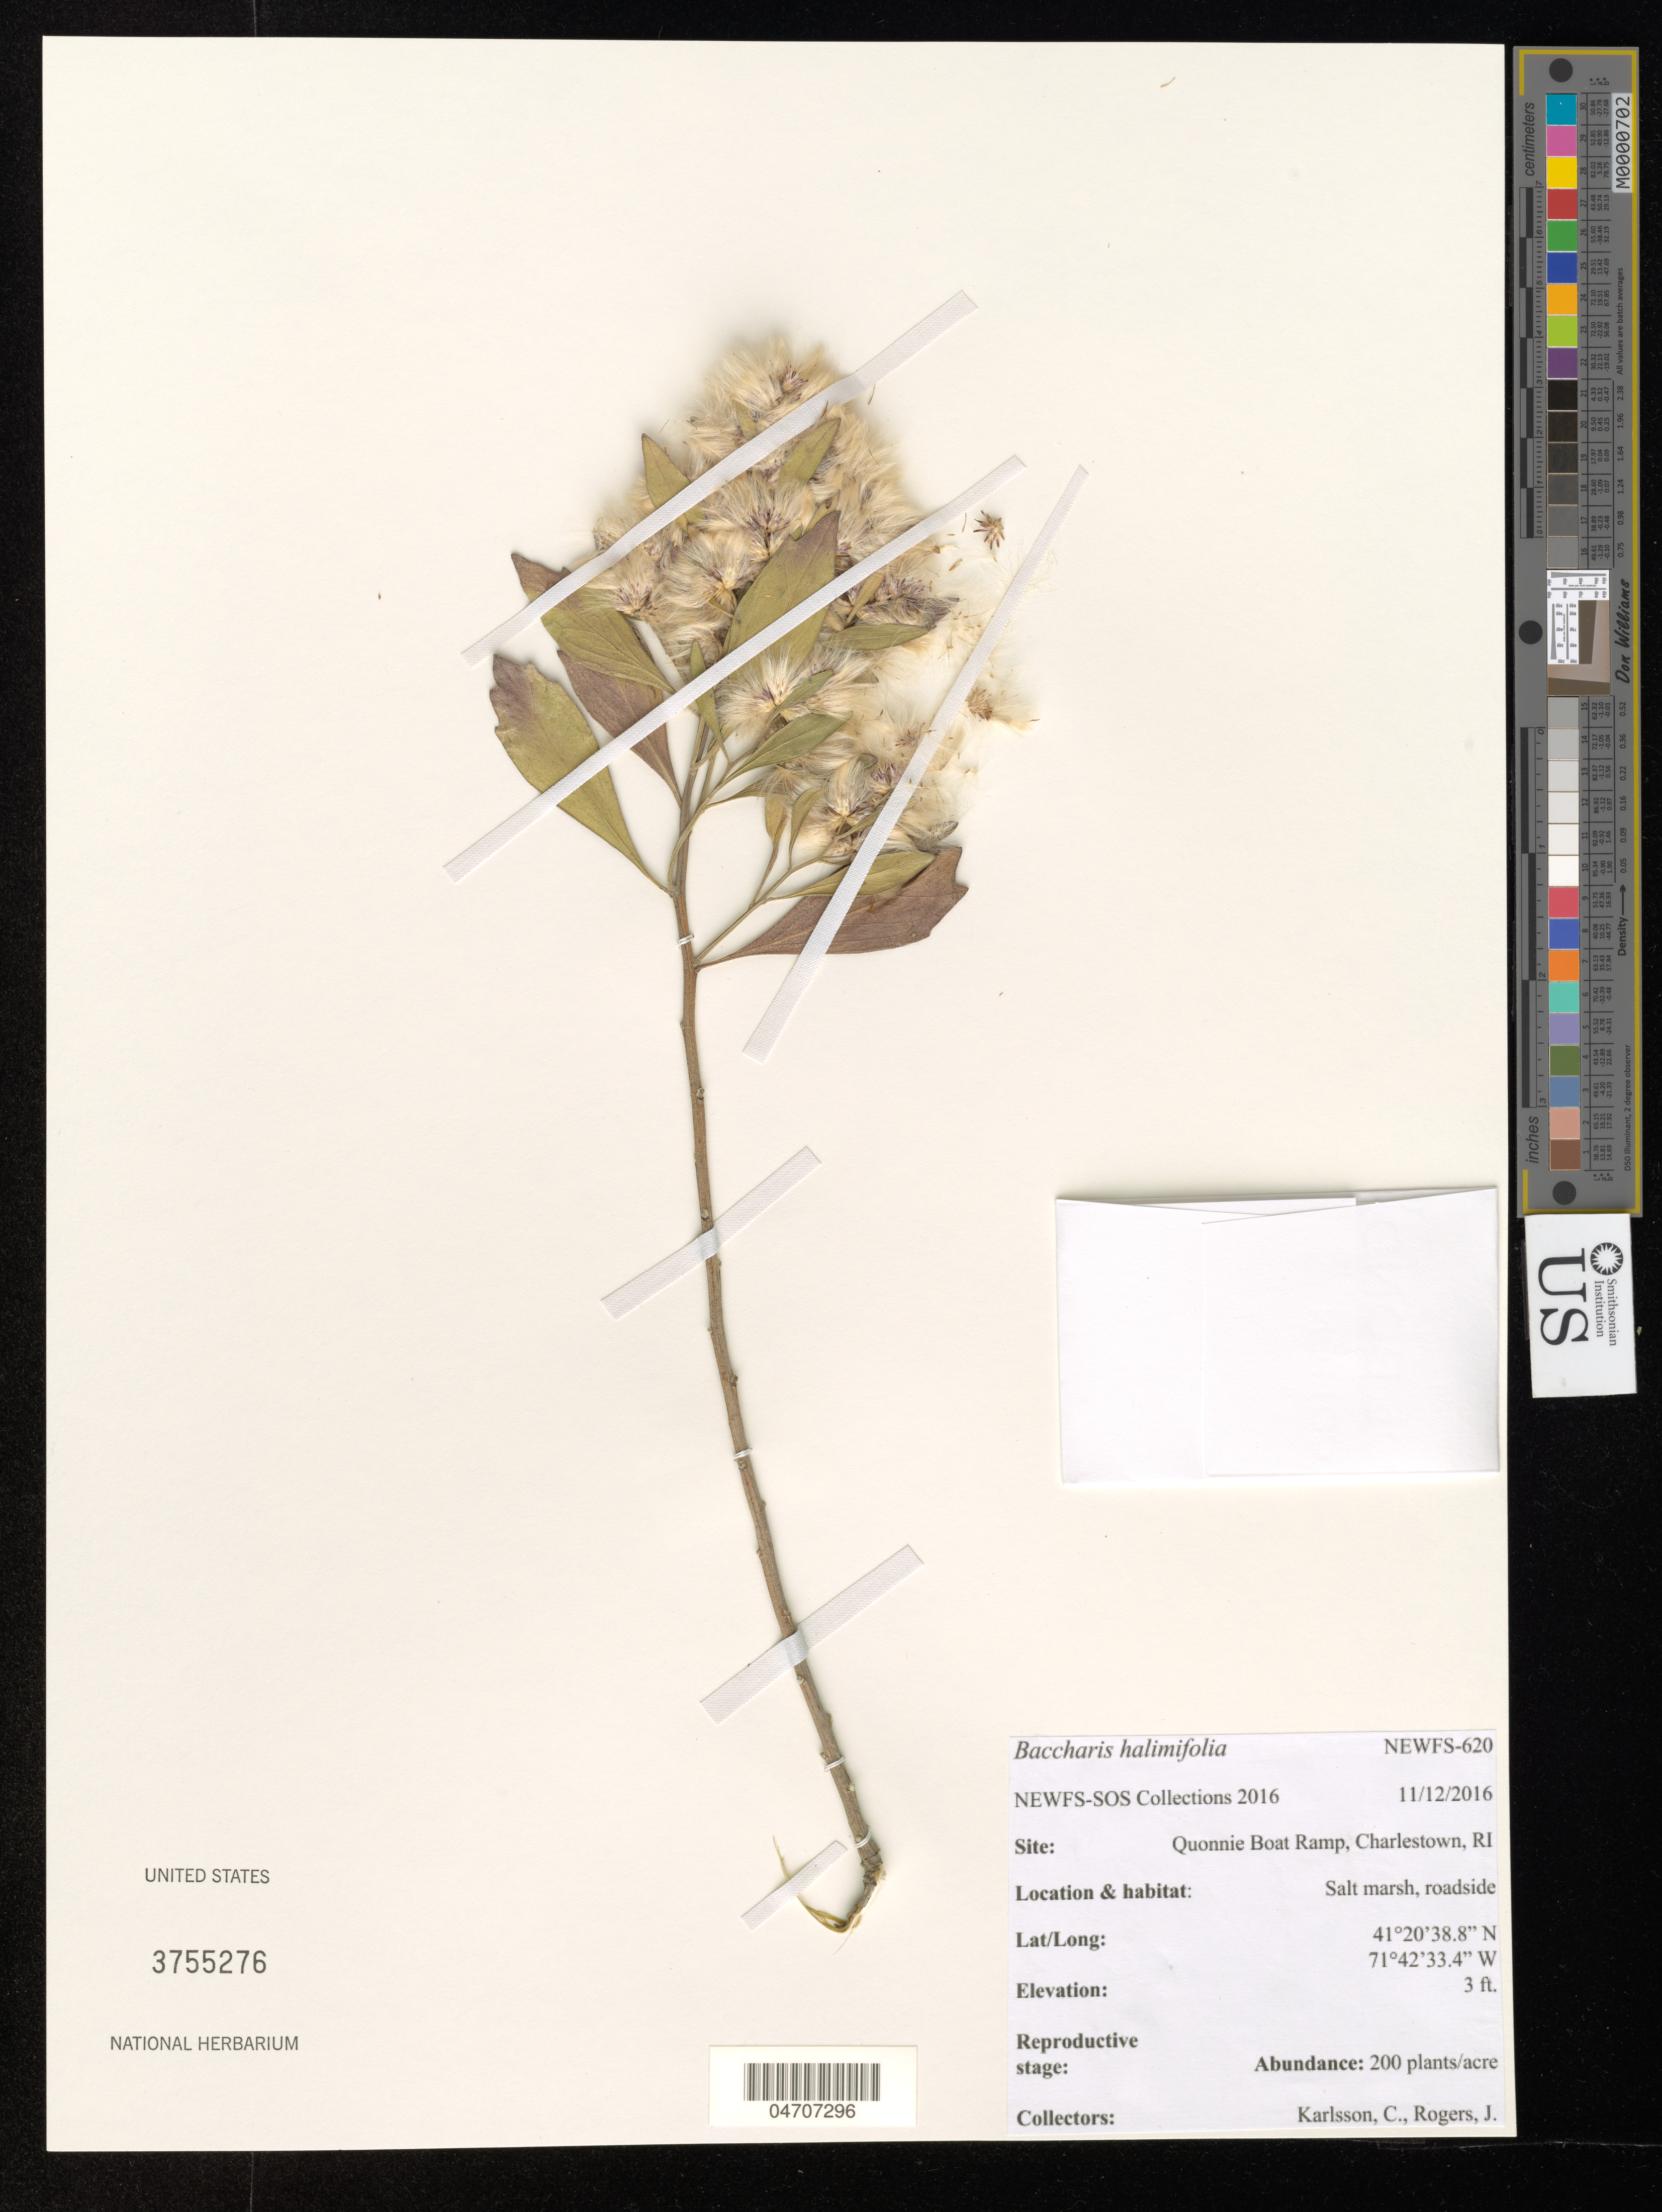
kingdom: Plantae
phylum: Tracheophyta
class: Magnoliopsida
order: Asterales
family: Asteraceae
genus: Baccharis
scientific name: Baccharis halimifolia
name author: L.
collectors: C. Karlsson & J. Rogers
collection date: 2016-11-12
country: United States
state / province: Rhode Island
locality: Site: Quonnie Boat Ramp, Charlestown, RI.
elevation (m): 1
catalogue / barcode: US 3755276